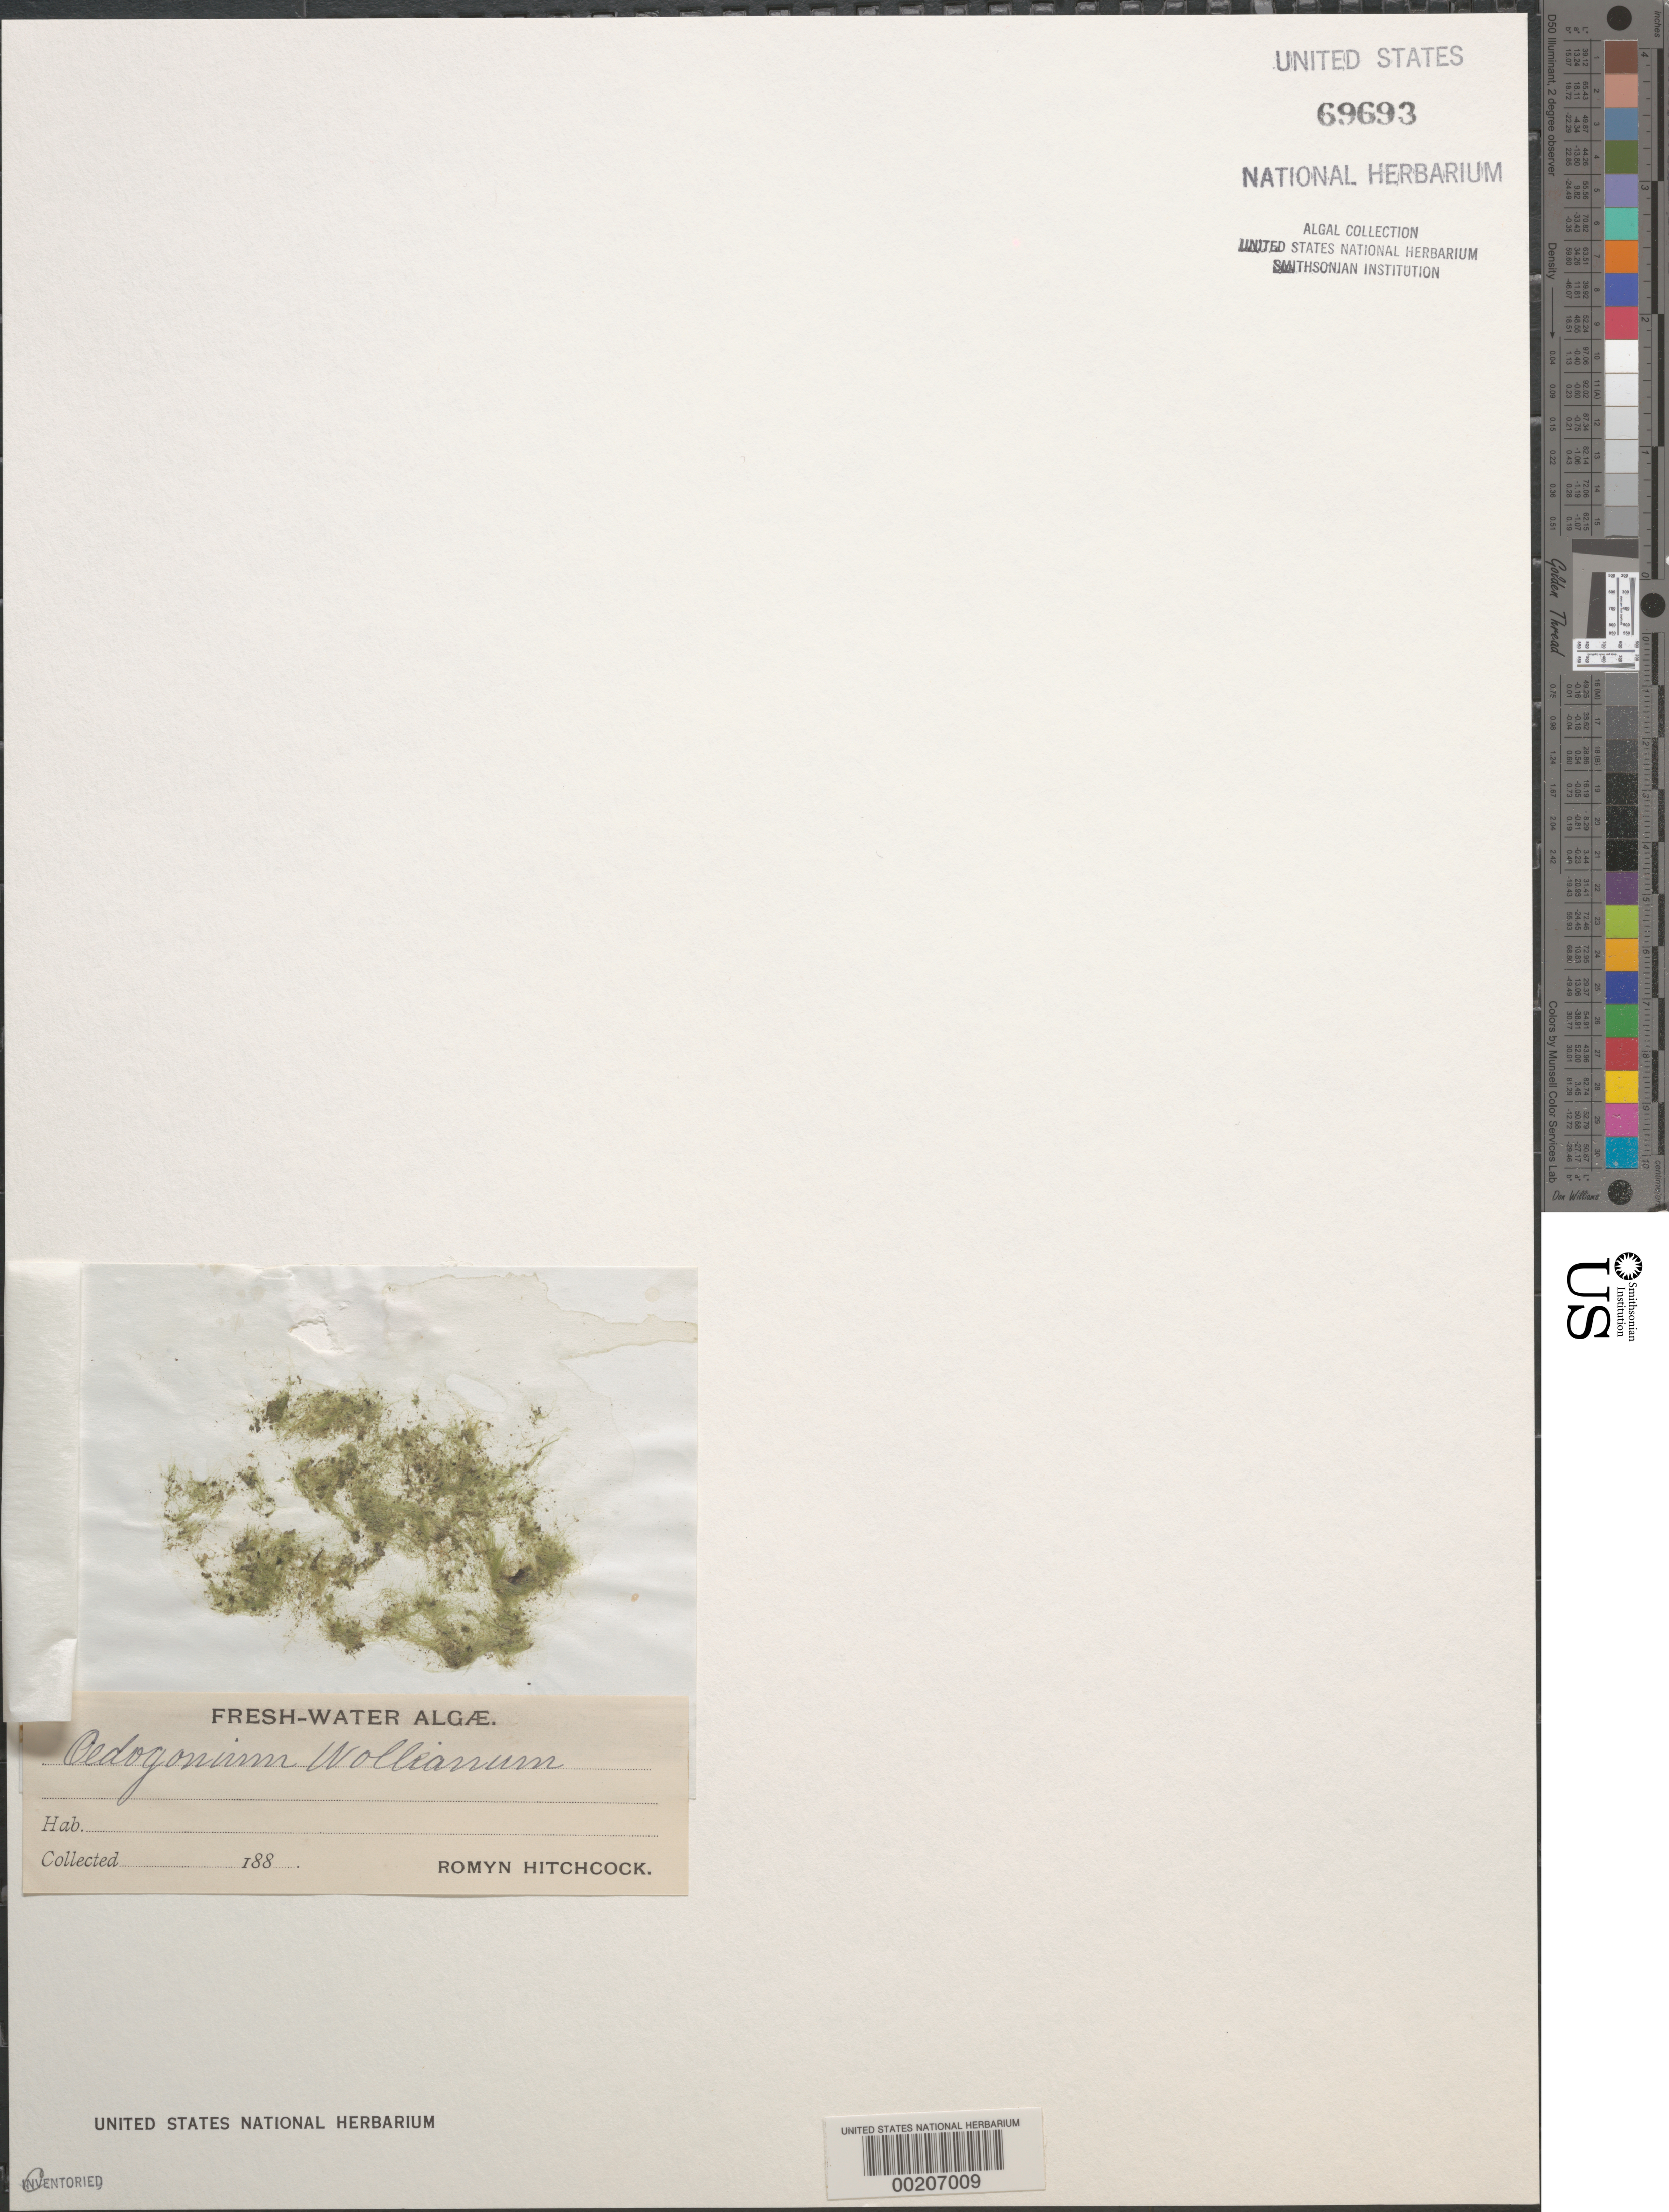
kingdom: Plantae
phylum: Chlorophyta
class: Chlorophyceae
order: Oedogoniales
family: Oedogoniaceae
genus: Oedogonium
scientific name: Oedogonium wolleanum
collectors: R. Hitchcock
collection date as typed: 188-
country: United States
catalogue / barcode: US 69693